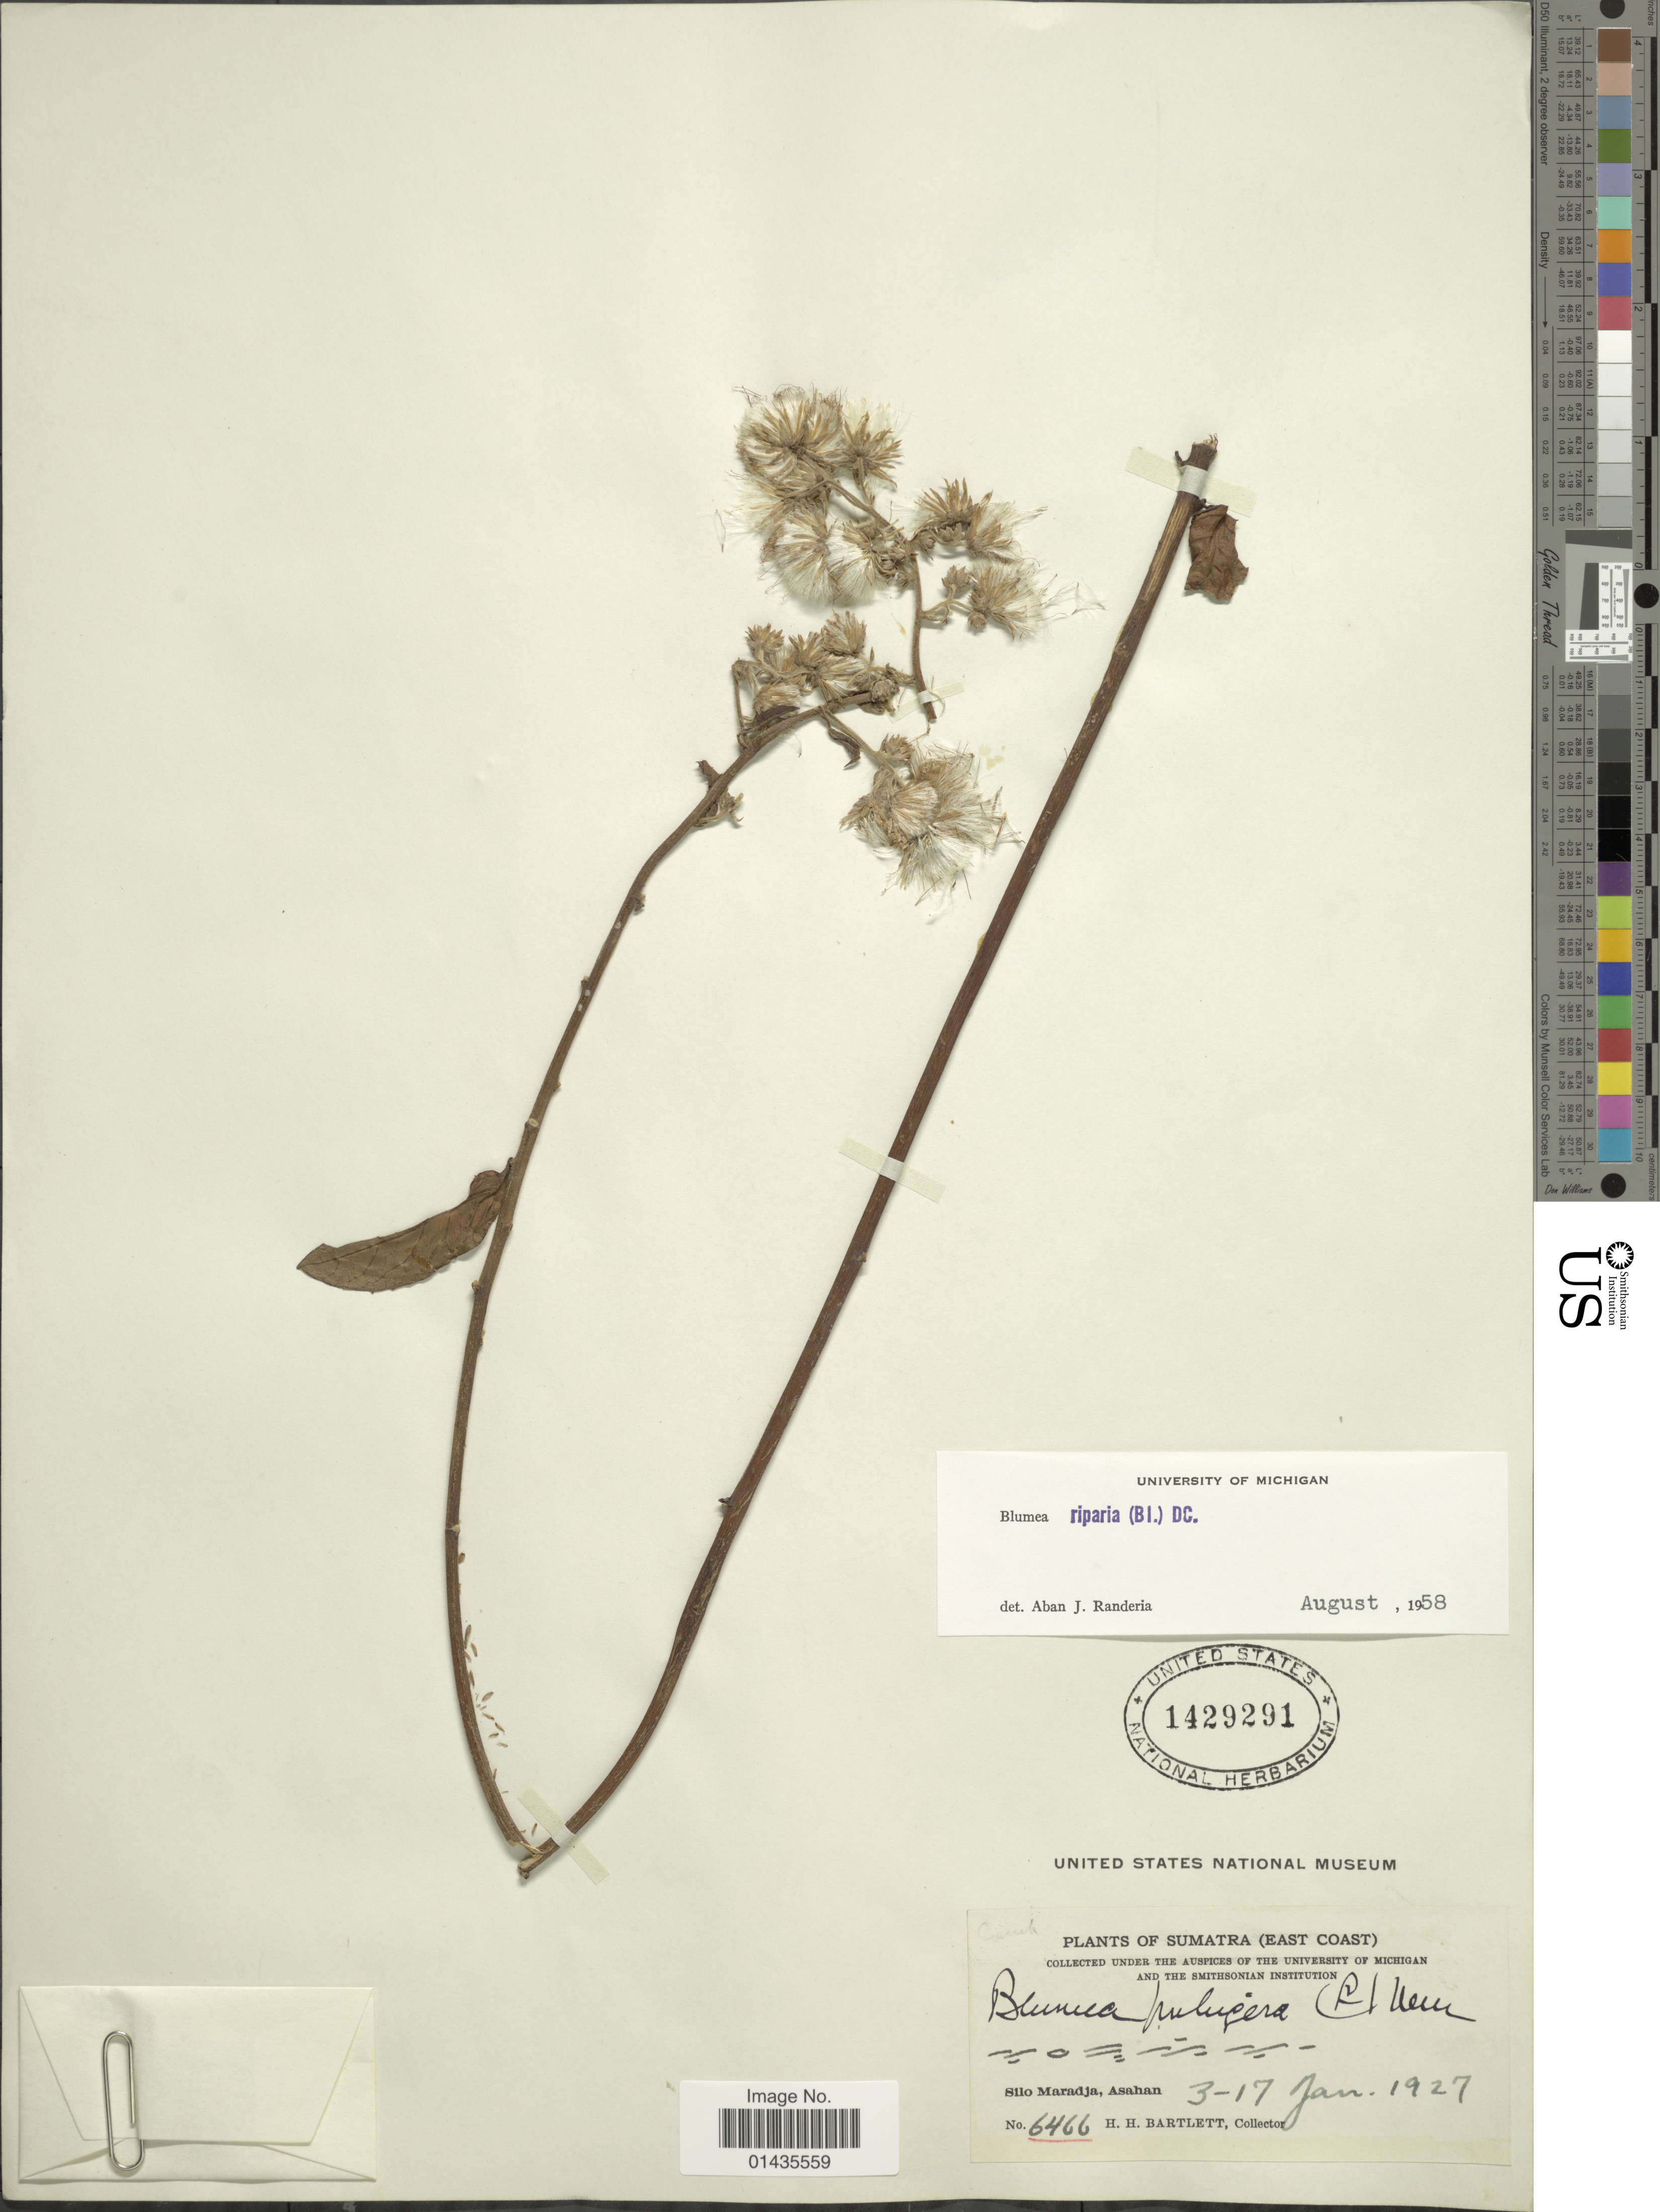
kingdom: Plantae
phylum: Tracheophyta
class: Magnoliopsida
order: Asterales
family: Asteraceae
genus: Blumea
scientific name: Blumea riparia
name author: (Blume) DC.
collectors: H. H. Bartlett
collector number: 6466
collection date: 1927-01-03/1927-01-17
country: Indonesia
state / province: Sumatra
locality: East Coast, Silo Maradja, Asahan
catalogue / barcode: US 1429291